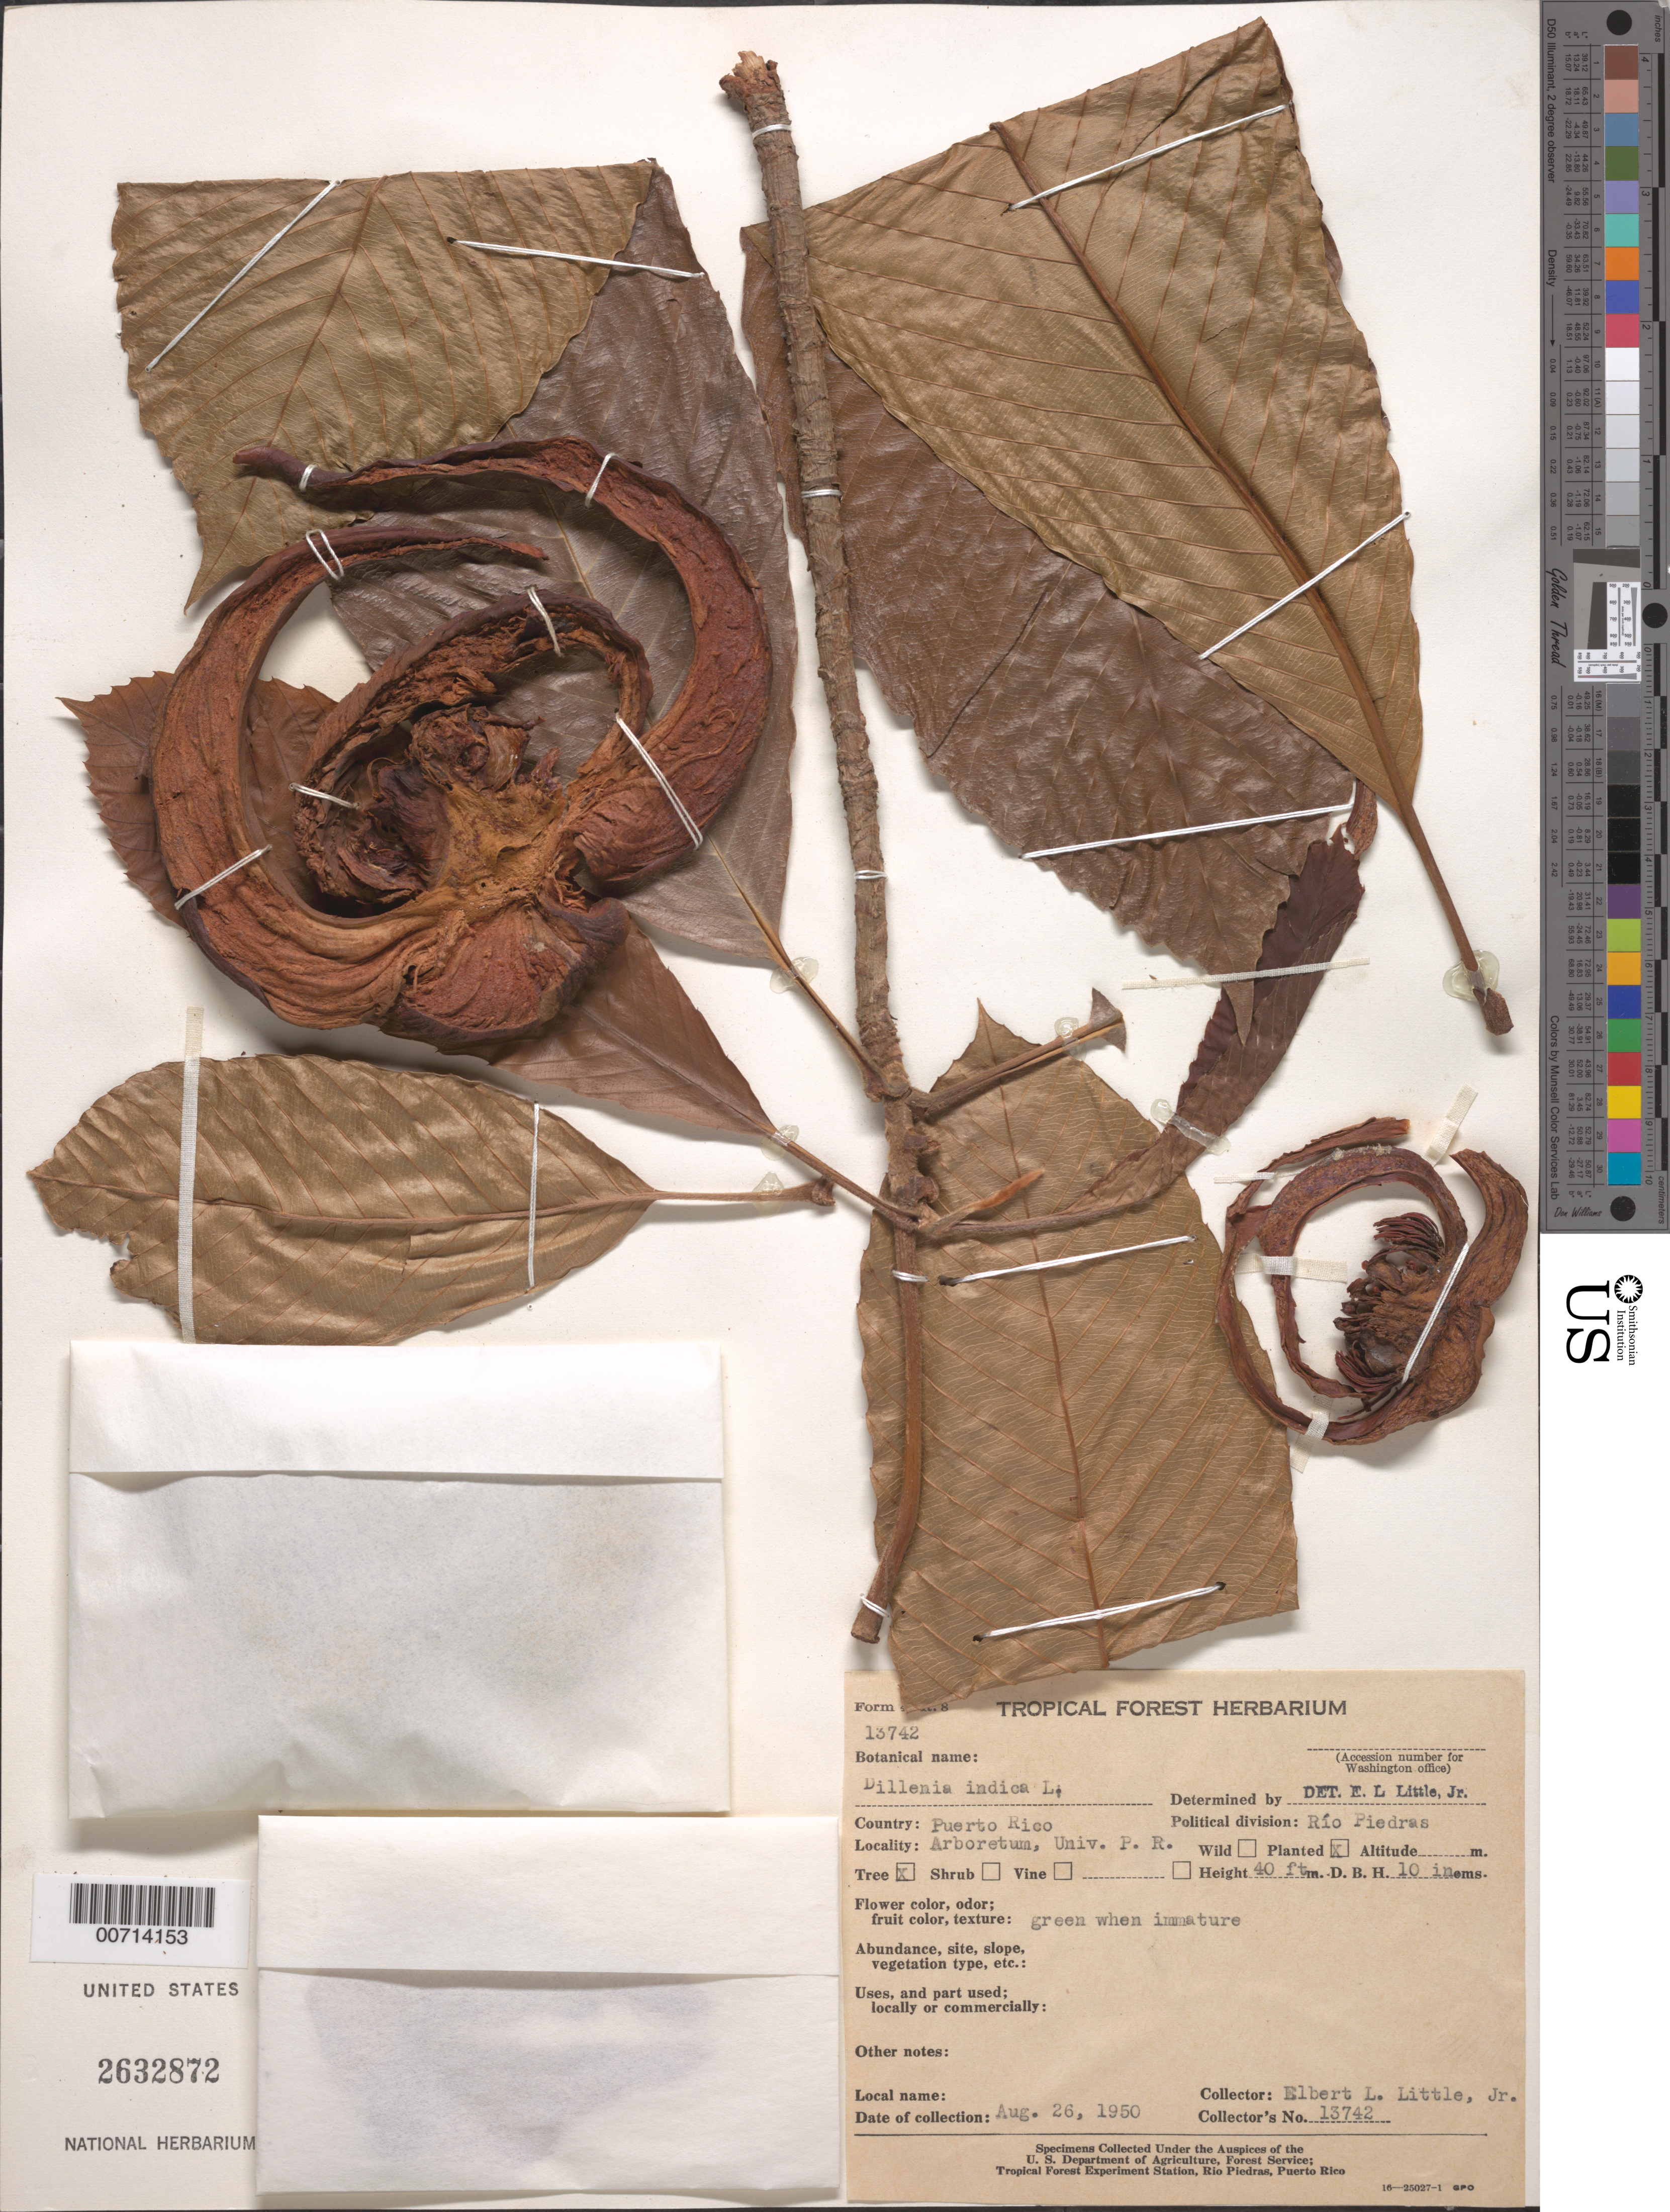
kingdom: Plantae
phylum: Tracheophyta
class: Magnoliopsida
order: Dilleniales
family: Dilleniaceae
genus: Dillenia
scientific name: Dillenia indica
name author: L.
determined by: Little, Elbert L., Jr., (FSSR), United States Department of Agriculture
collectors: E. L. Little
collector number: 13742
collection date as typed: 26 Aug 1950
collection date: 1950-08-26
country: Puerto Rico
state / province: San Juan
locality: Arboretum, Univ. P.R.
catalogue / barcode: US 2632872